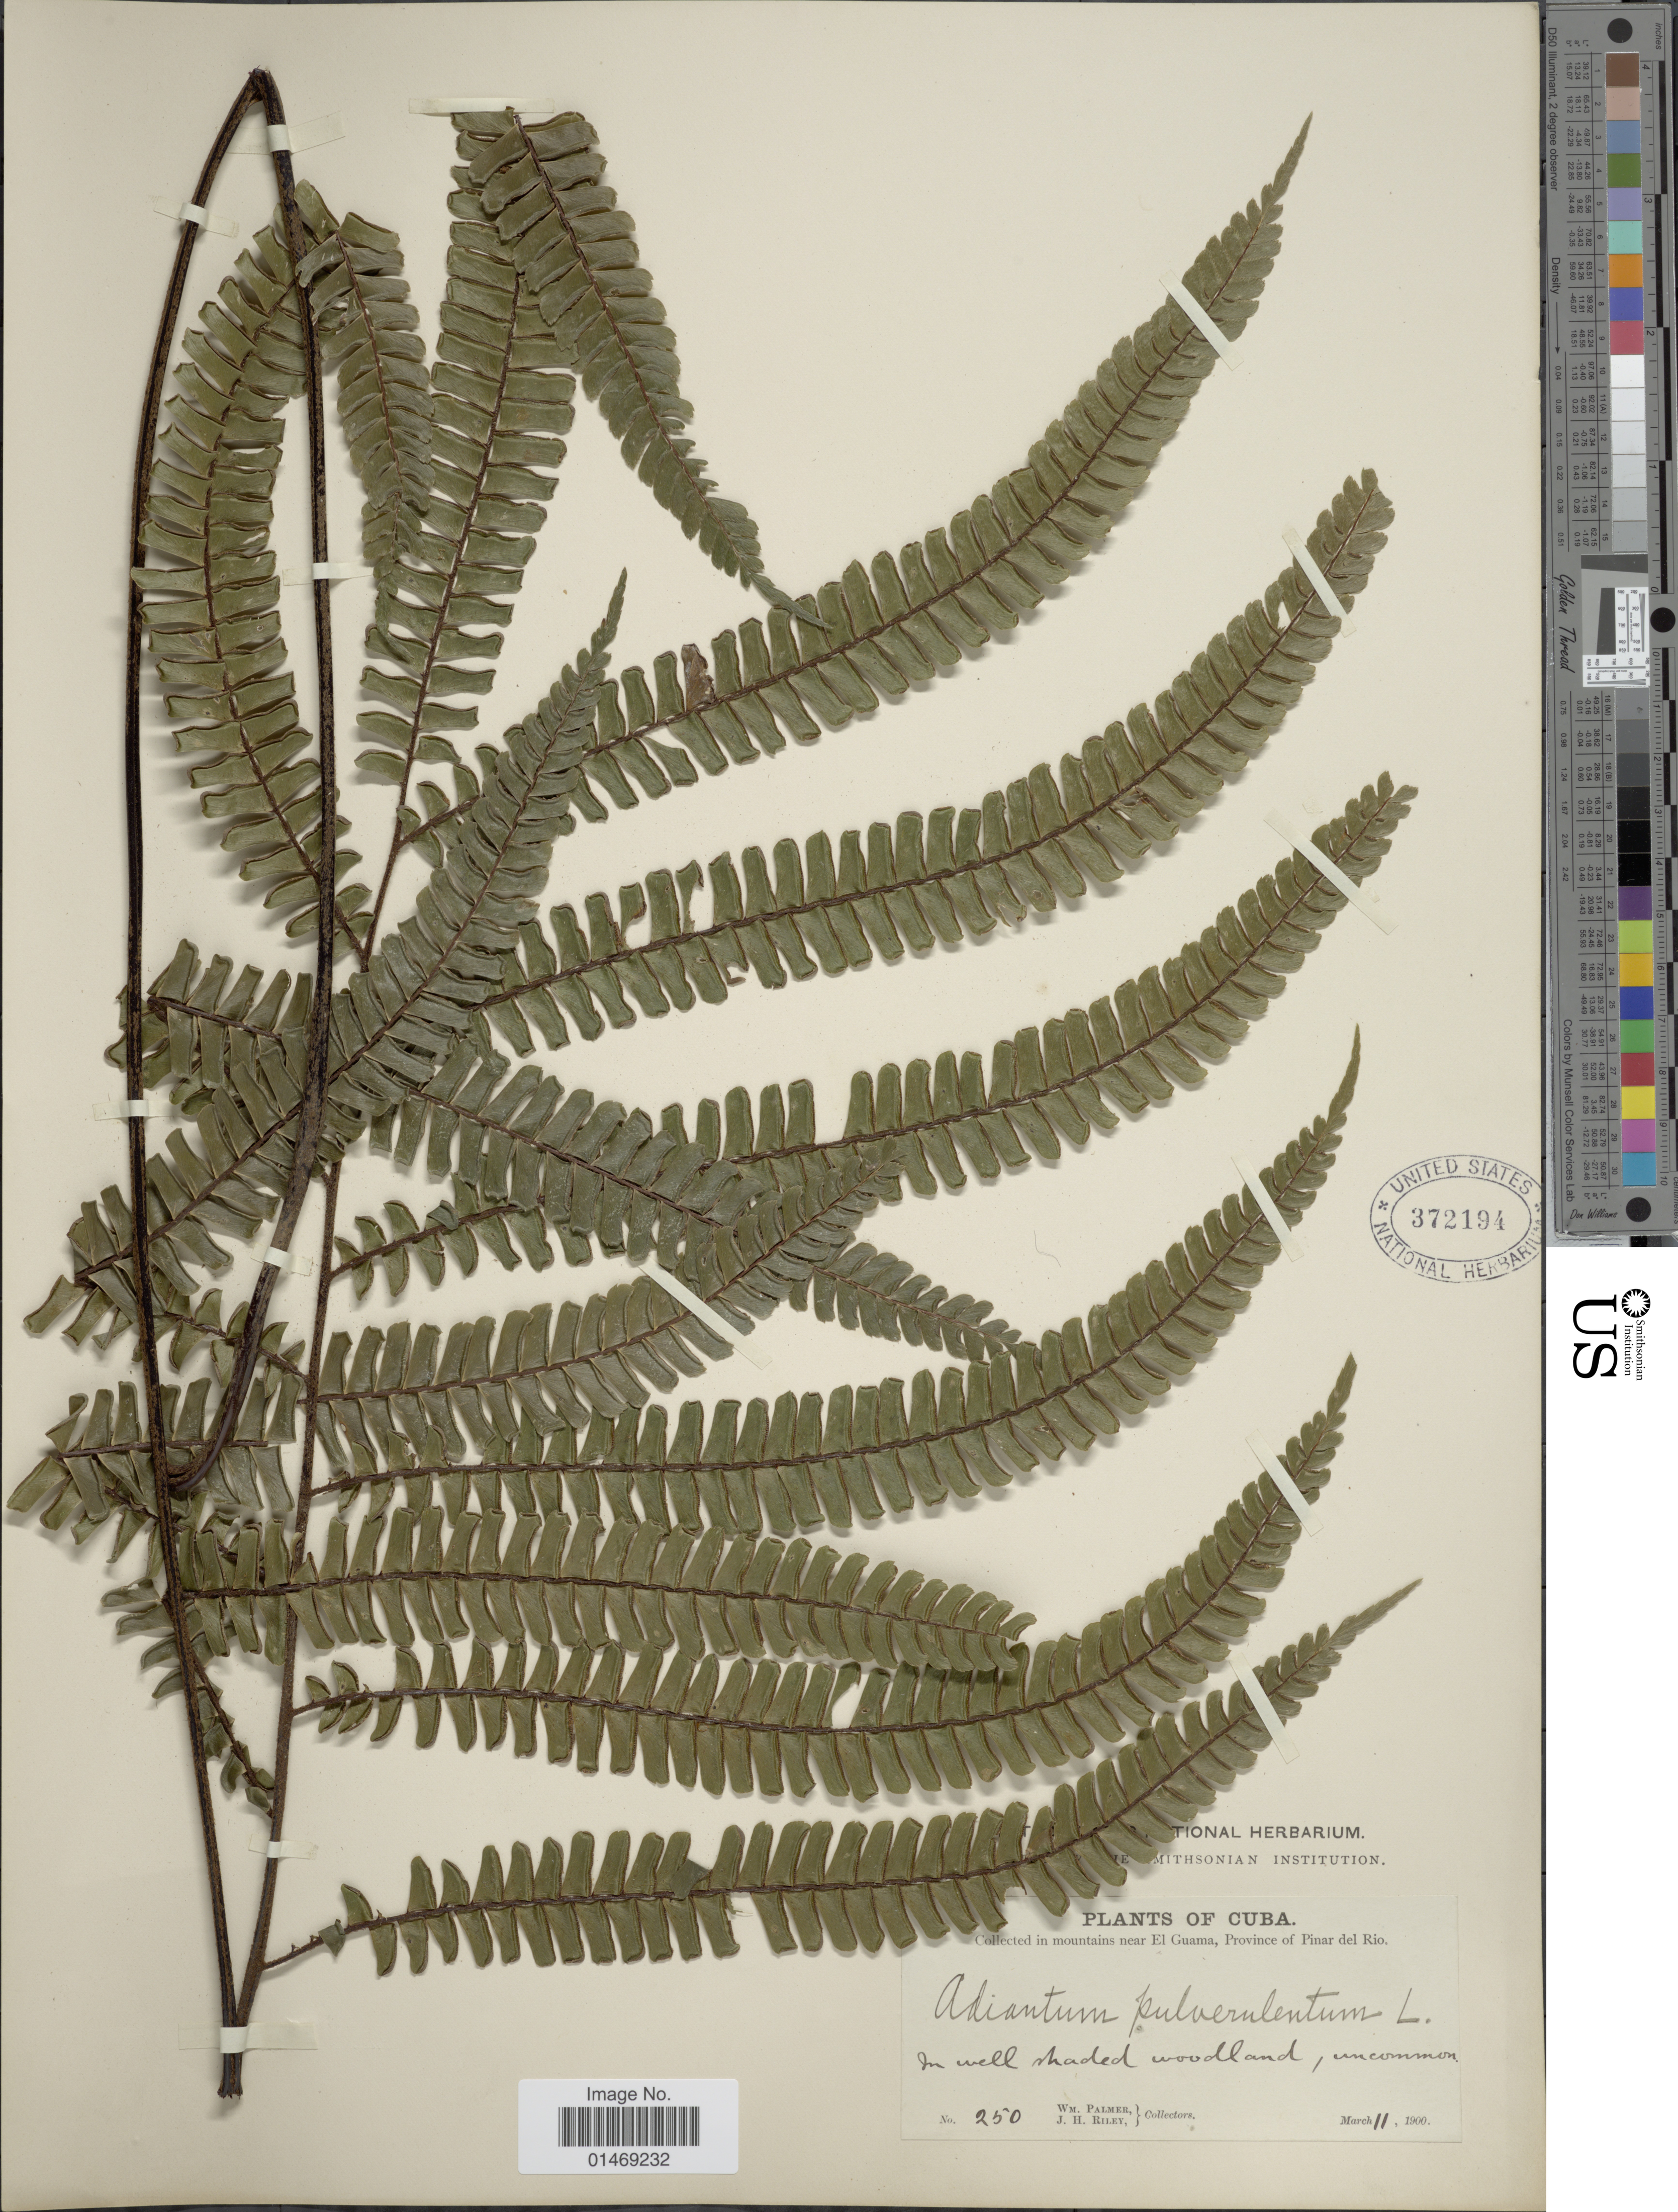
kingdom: Plantae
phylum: Tracheophyta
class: Polypodiopsida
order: Polypodiales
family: Pteridaceae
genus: Adiantum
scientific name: Adiantum pulverulentum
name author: L.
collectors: W. Palmer & J. H. Riley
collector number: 250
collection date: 1900-03-11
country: Cuba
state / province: Pinar del Río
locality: In mountains near El Guama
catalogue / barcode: US 372194